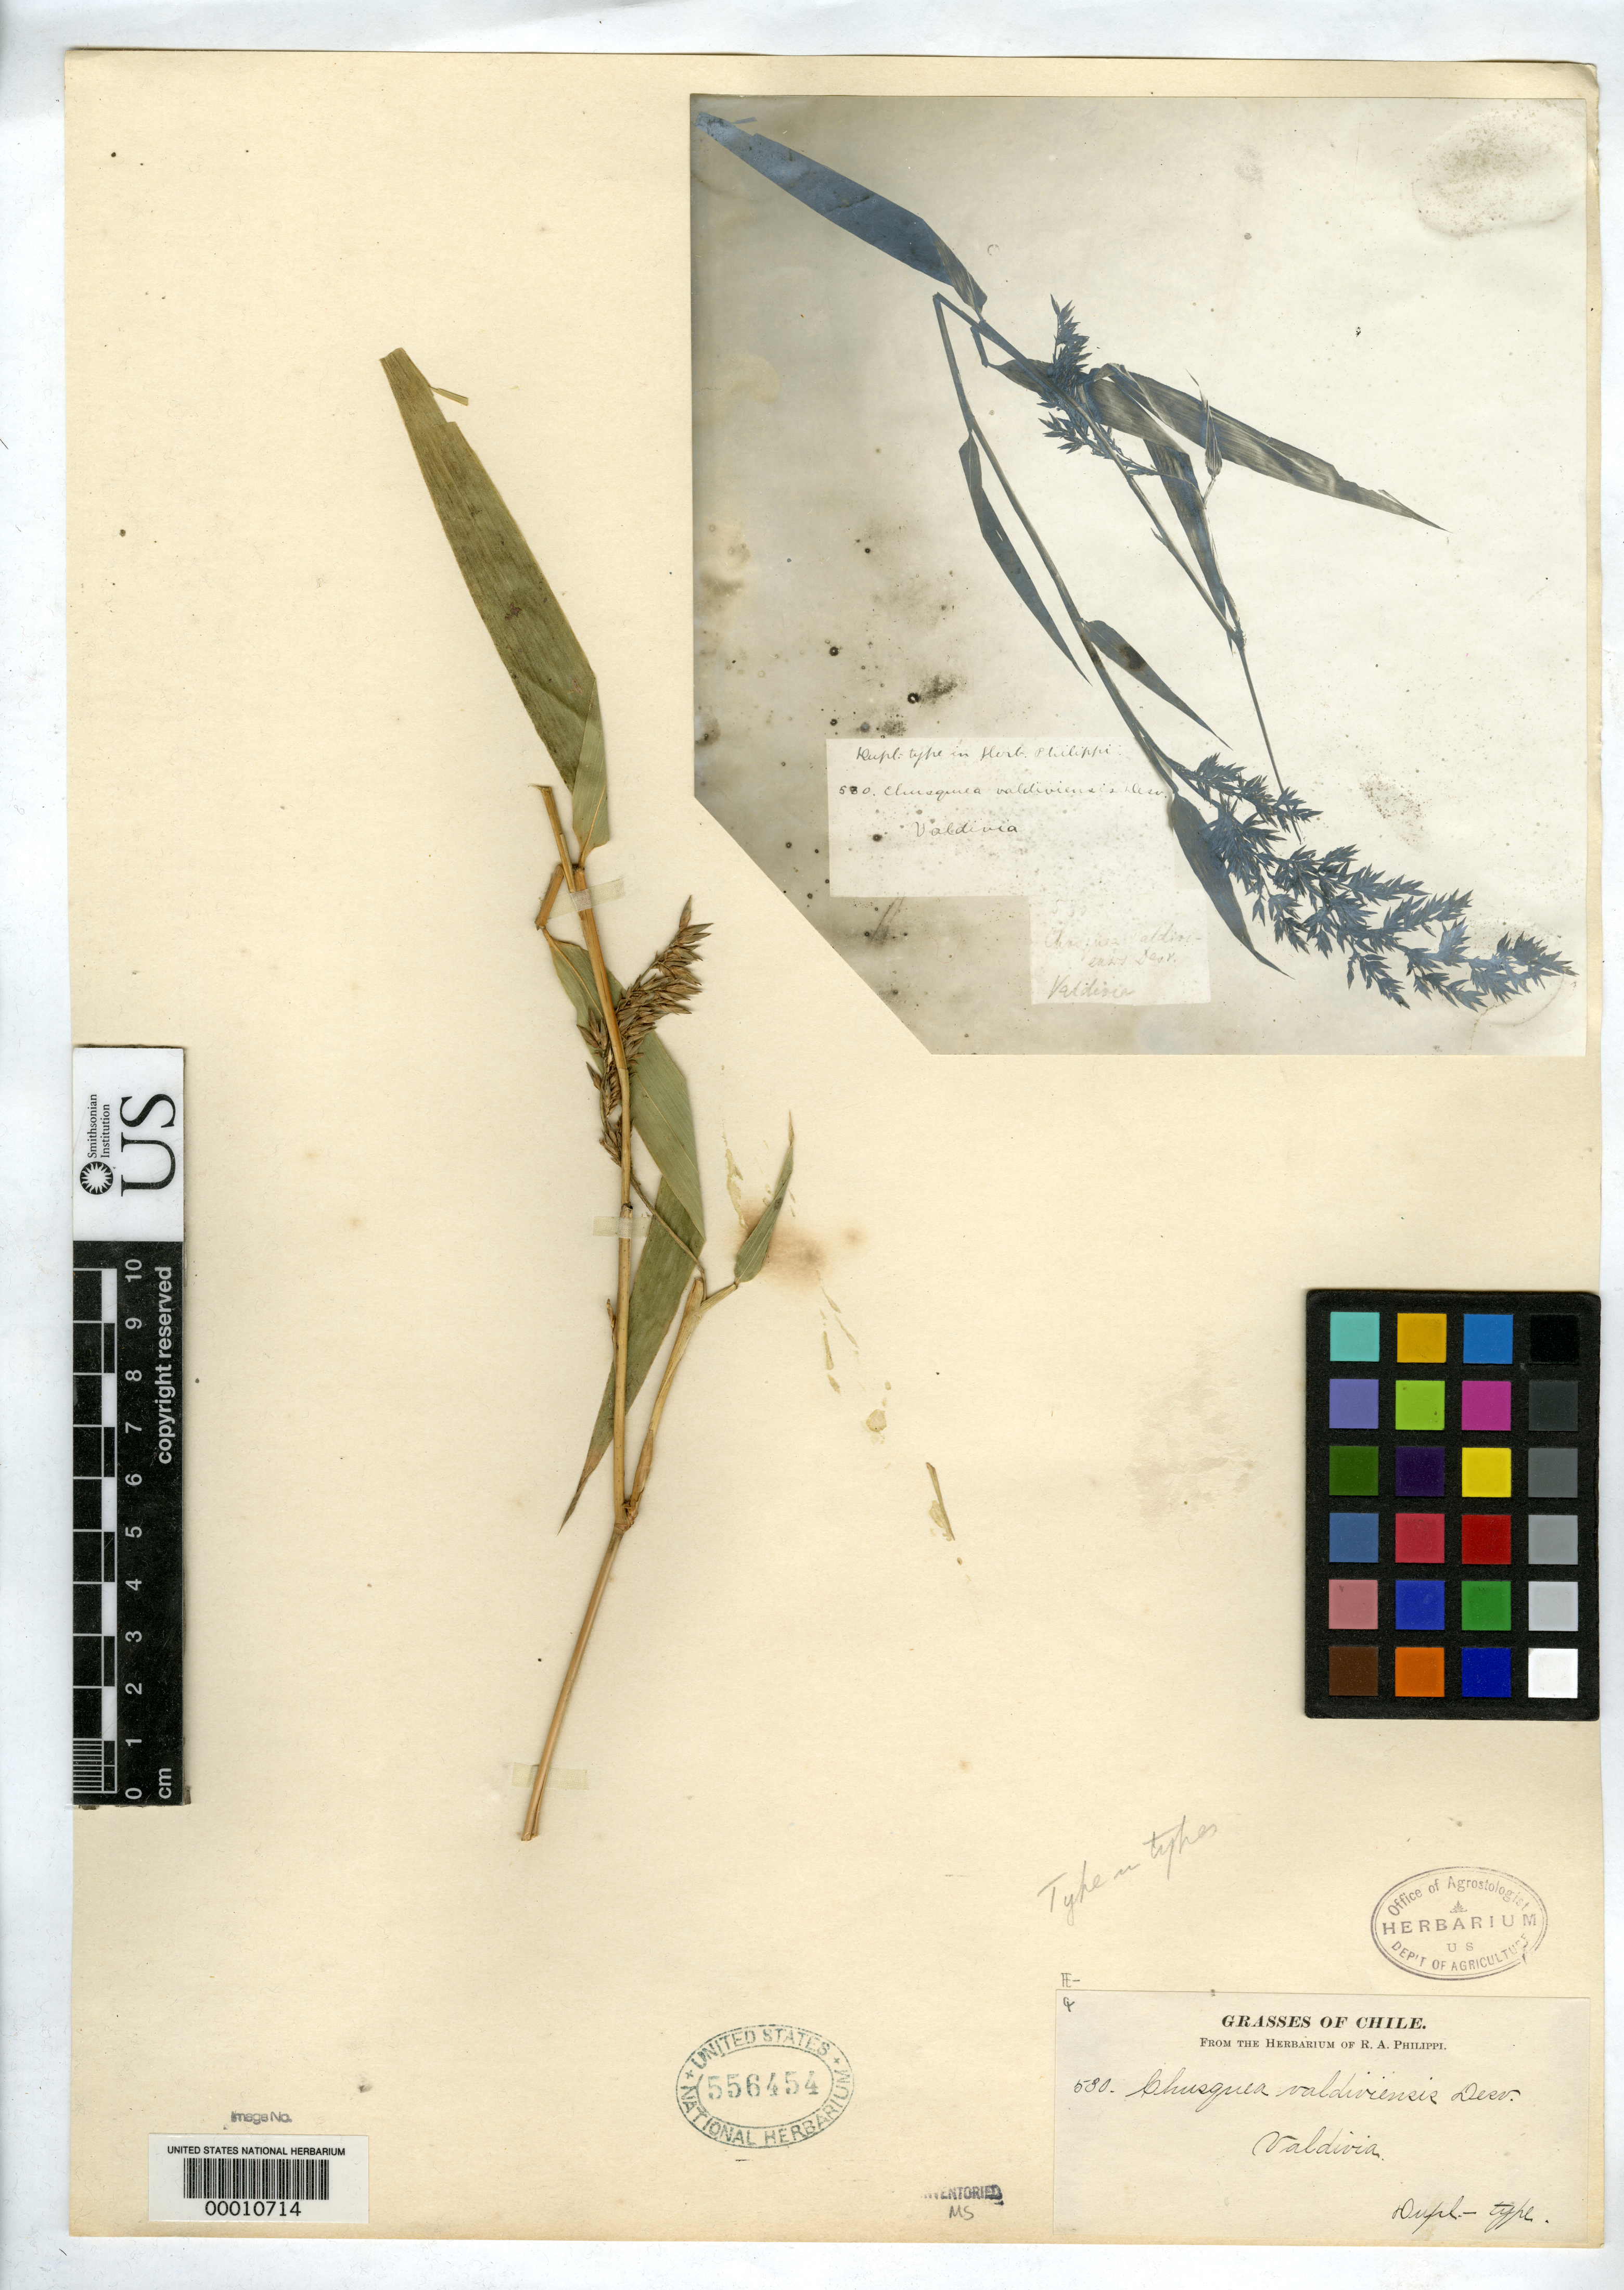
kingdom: Plantae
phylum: Tracheophyta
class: Liliopsida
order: Poales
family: Poaceae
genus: Chusquea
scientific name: Chusquea valdiviensis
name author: É. Desv. in Gay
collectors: R. A. Philippi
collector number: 530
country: Chile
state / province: Los Lagos (X)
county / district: Valdivia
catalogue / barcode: US 556454